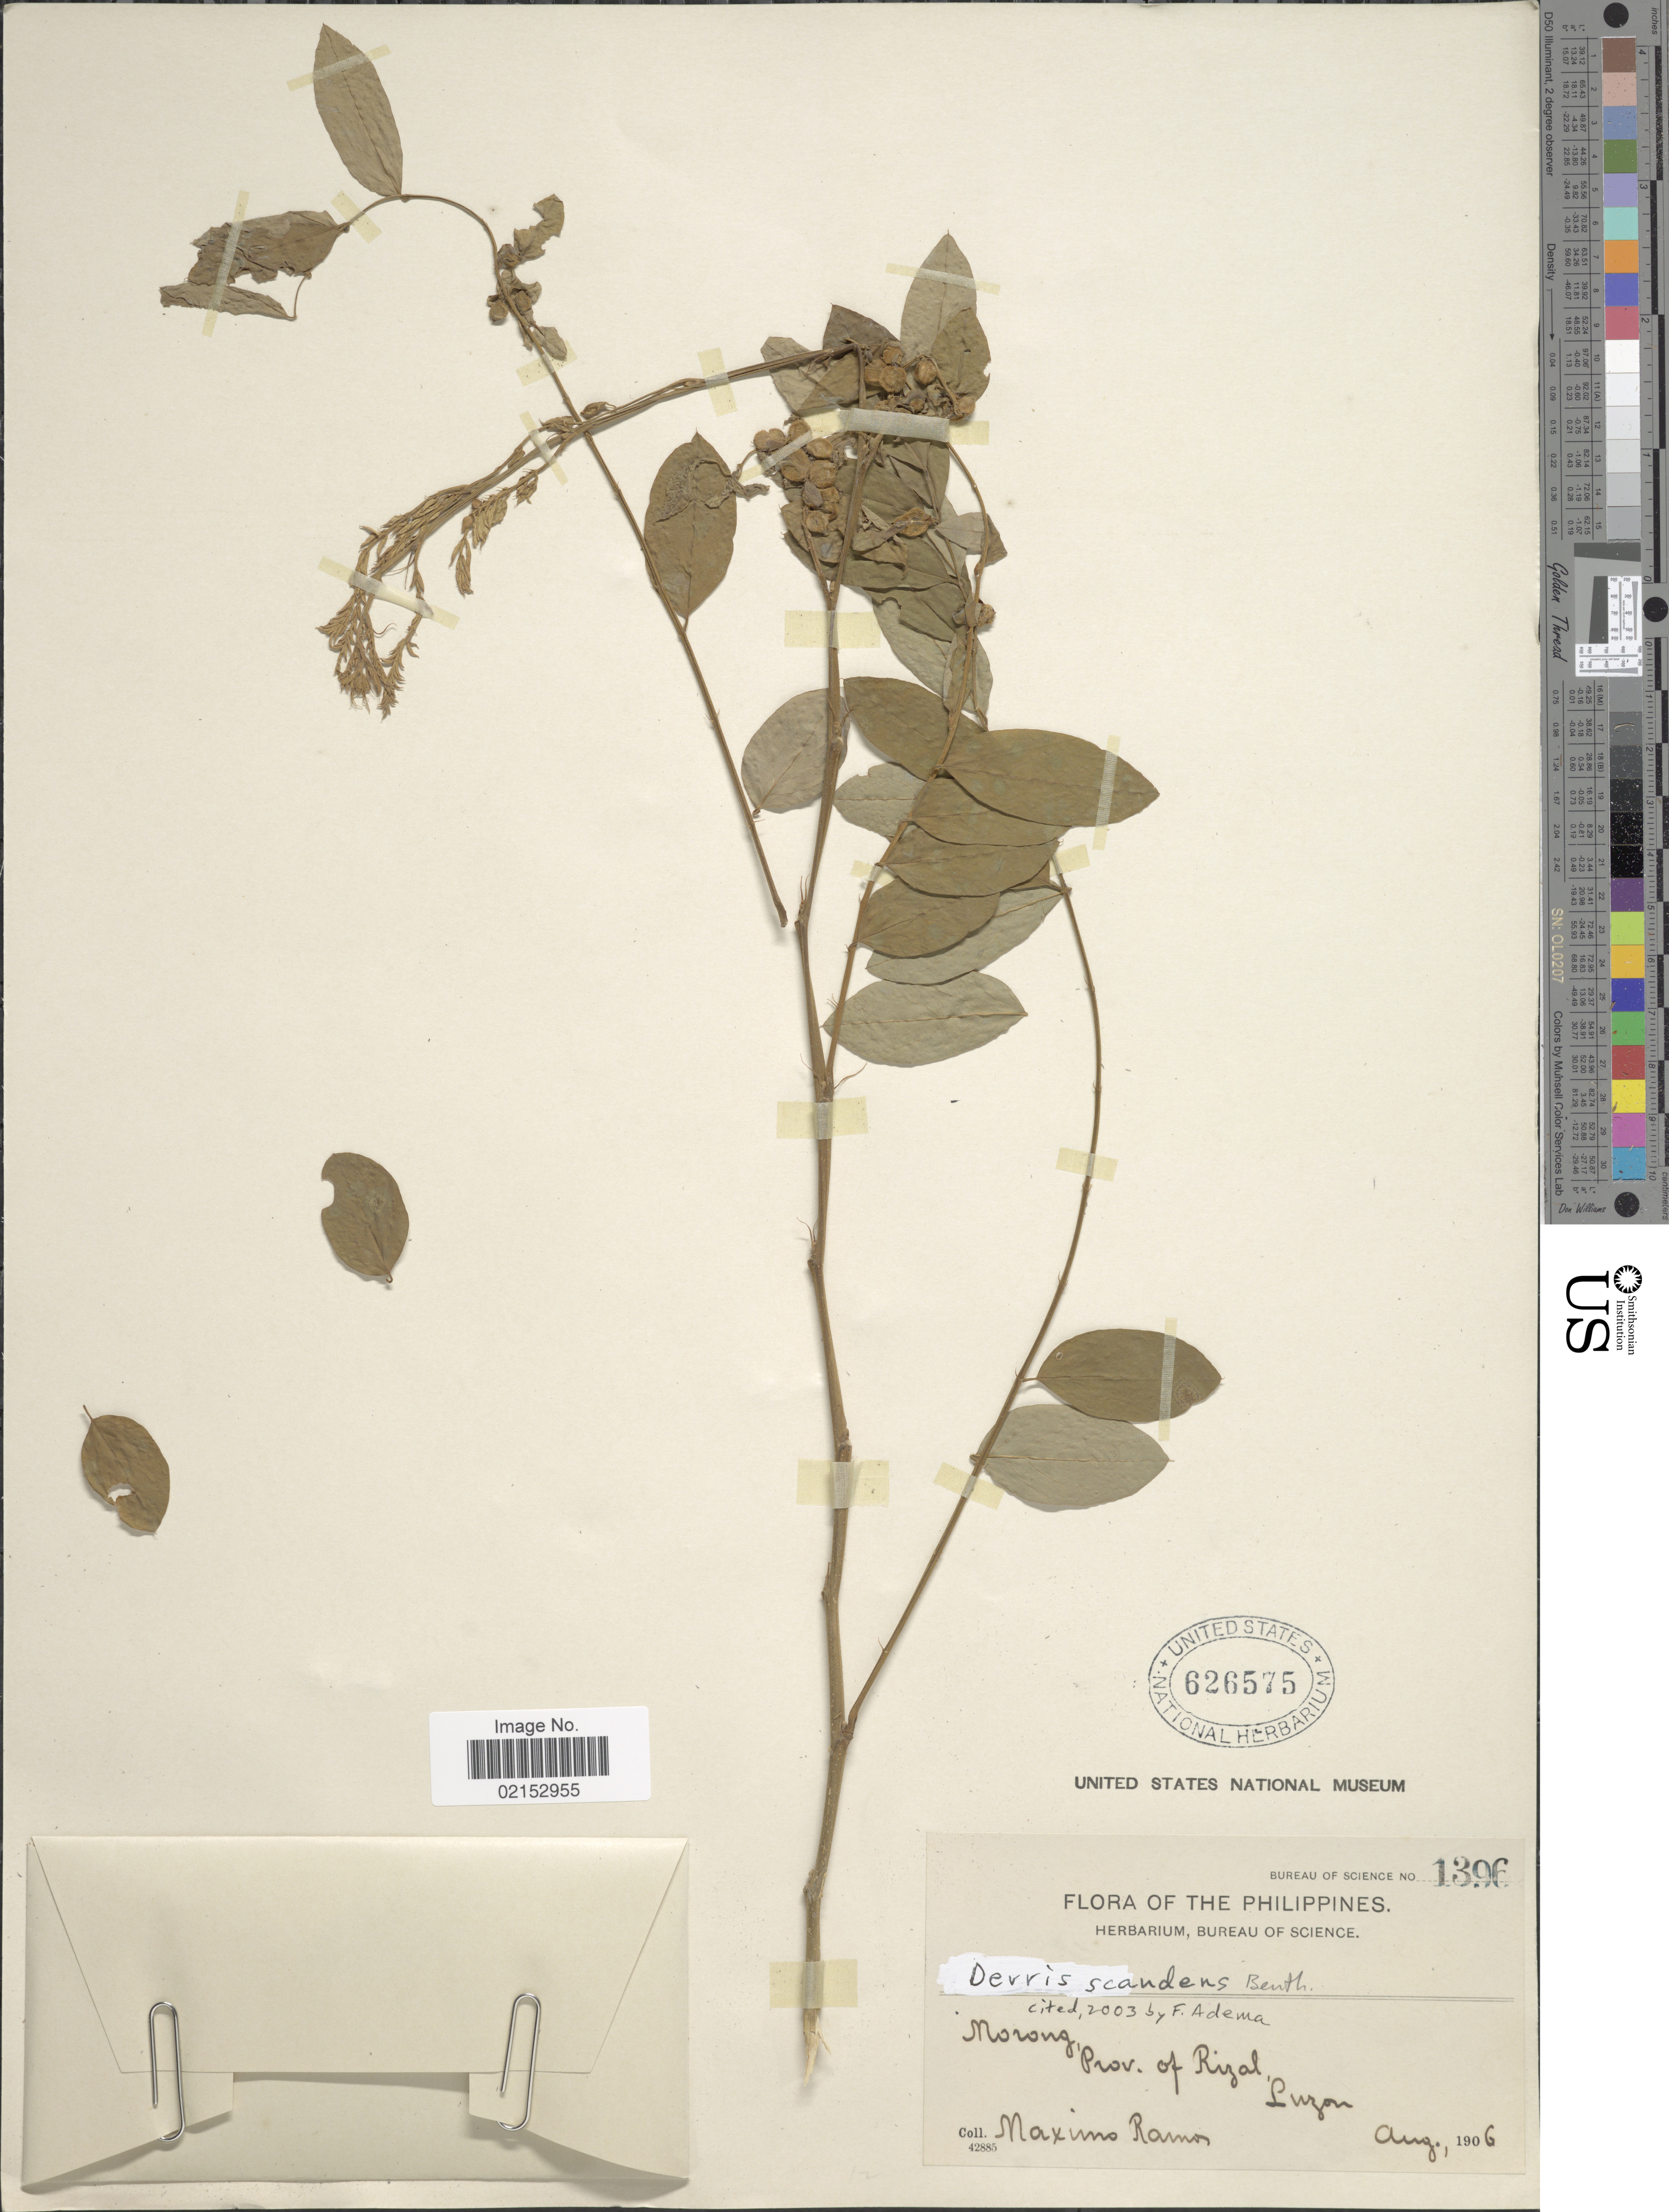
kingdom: Plantae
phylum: Tracheophyta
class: Magnoliopsida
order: Fabales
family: Fabaceae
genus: Brachypterum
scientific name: Brachypterum scandens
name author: (Roxb.) Miq.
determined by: Strong, Mark T., (BOT), Smithsonian Institution - National Museum of Natural History (UNITED STATES)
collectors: M. Ramos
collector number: Bureau of Science 1396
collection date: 1906-08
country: Philippines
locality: Morong, prov. of Rizal, Luzon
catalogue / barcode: US 626575